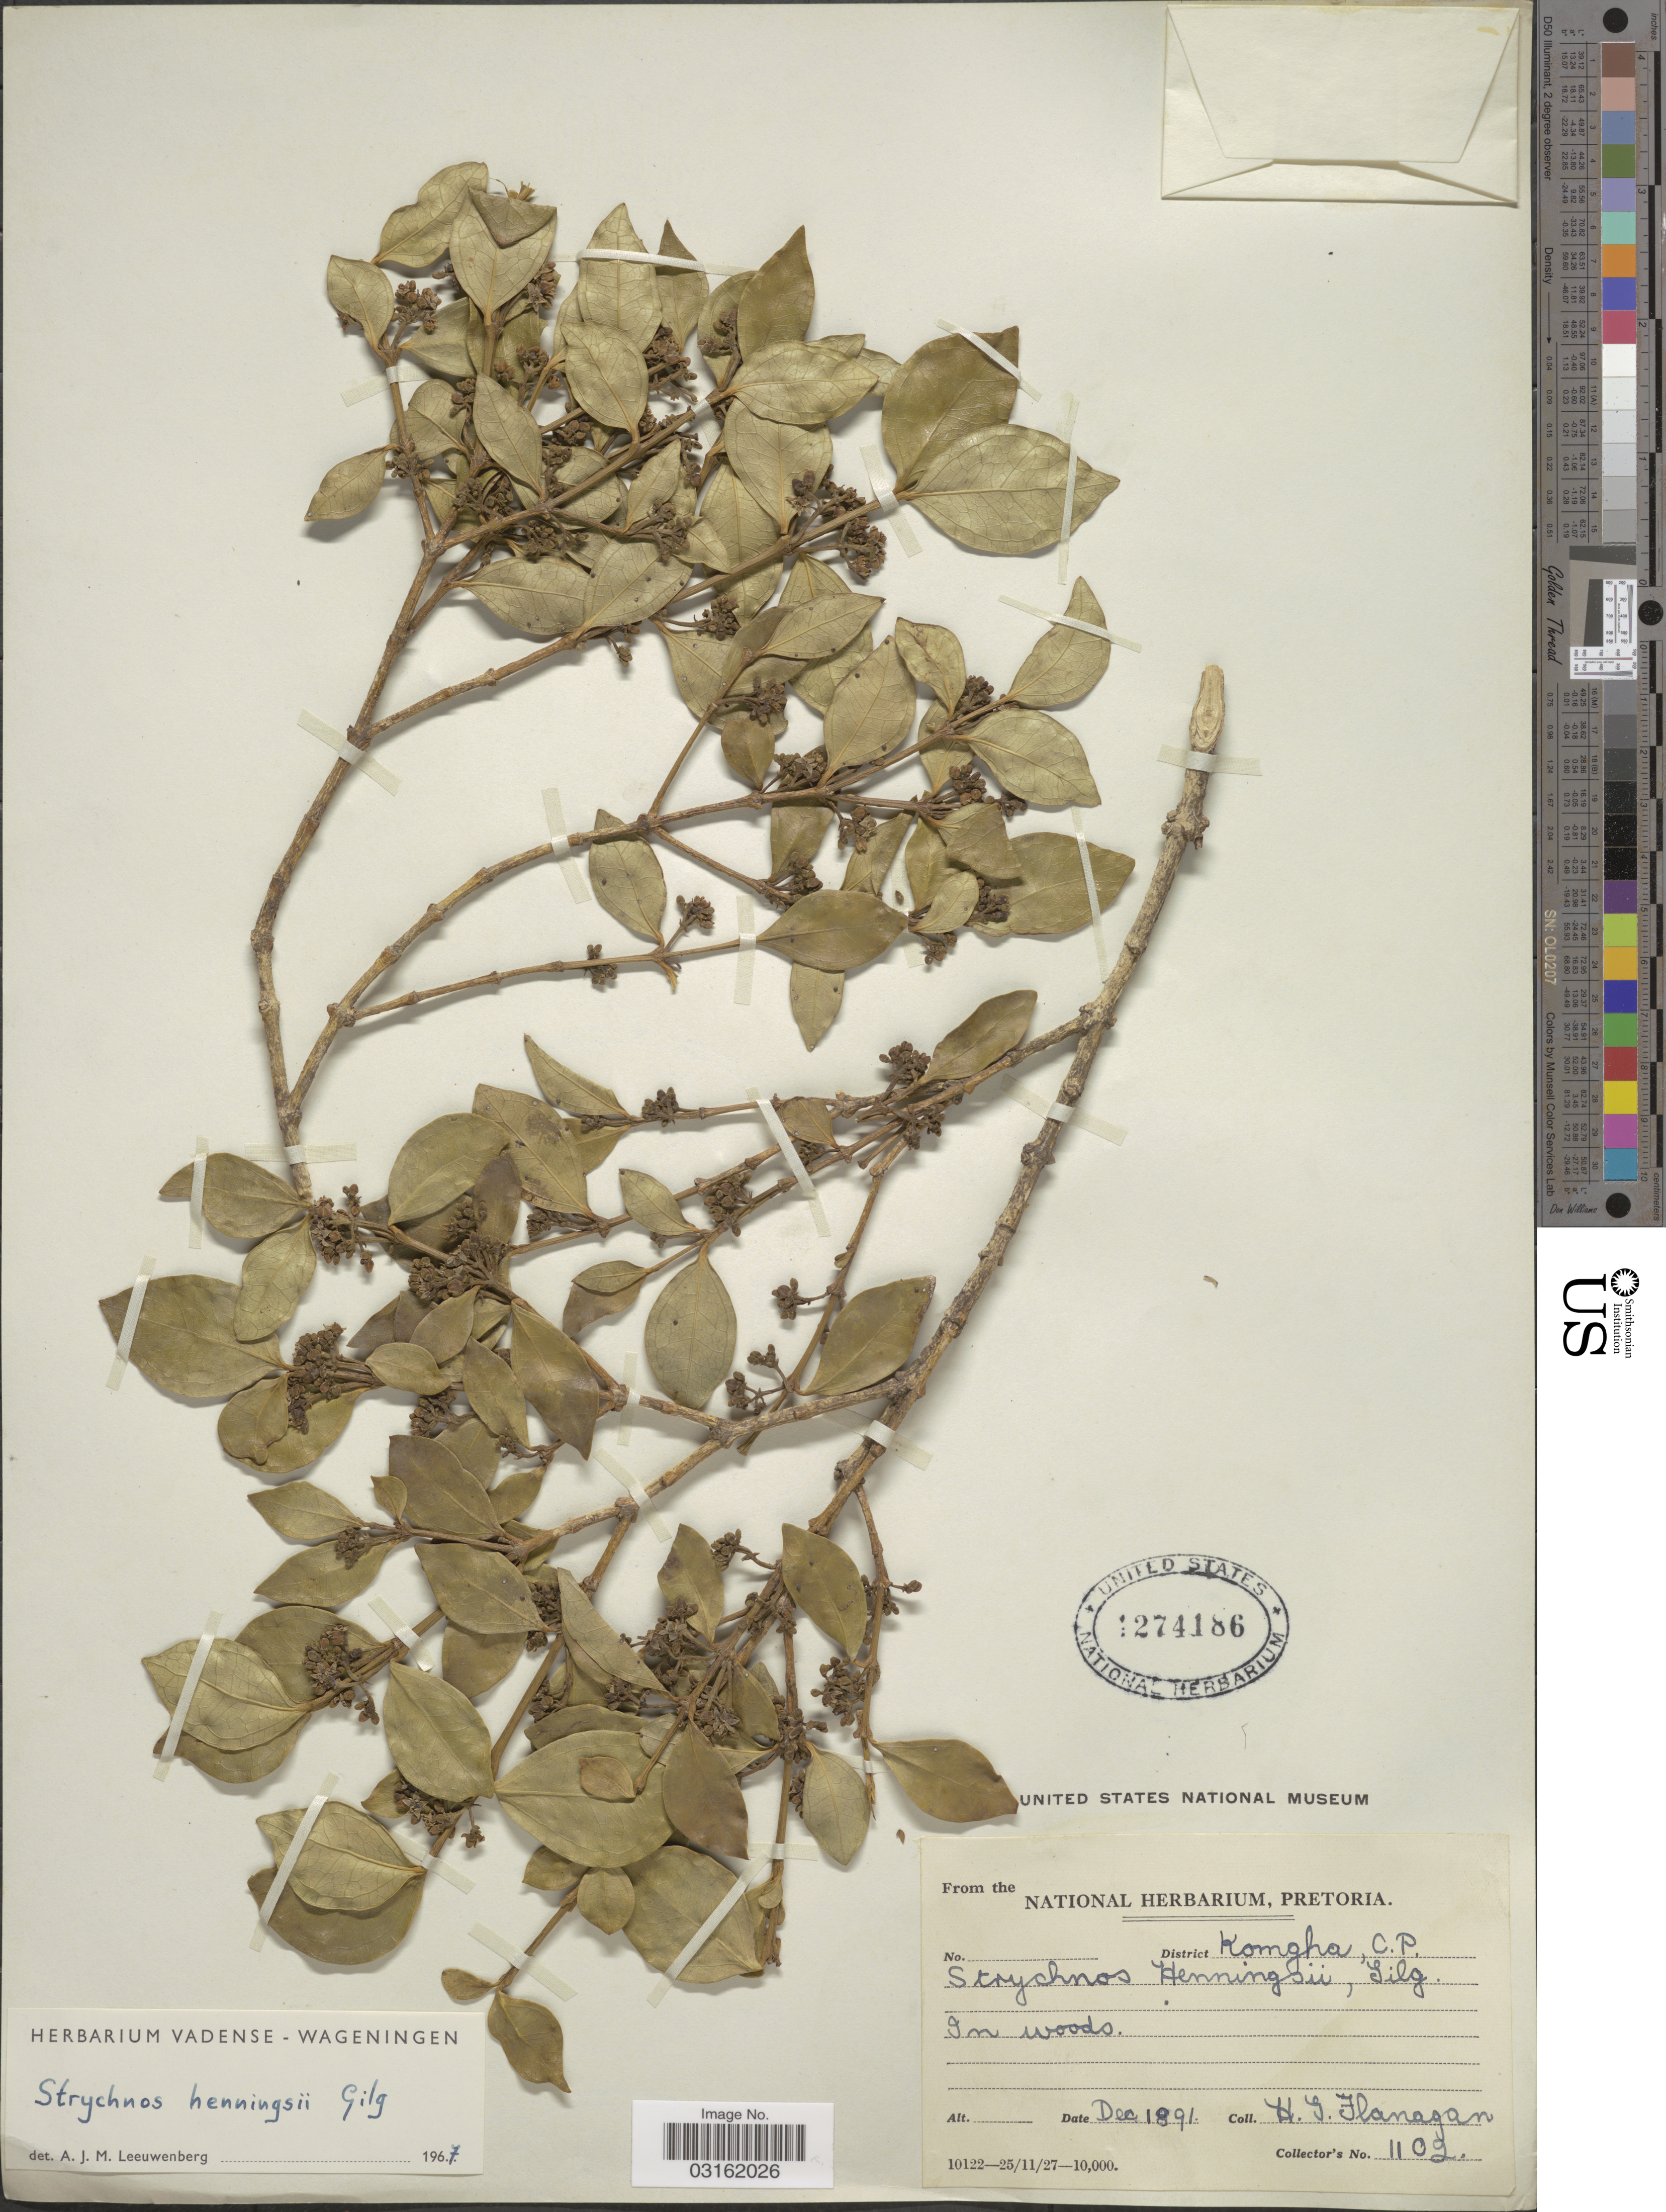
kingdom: Plantae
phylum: Tracheophyta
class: Magnoliopsida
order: Gentianales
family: Loganiaceae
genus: Strychnos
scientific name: Strychnos henningsii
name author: Gilg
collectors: H. Flanagan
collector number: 1102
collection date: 1891-12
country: South Africa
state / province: Eastern Cape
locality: District Komgha, C.P.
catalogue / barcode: US 1274186